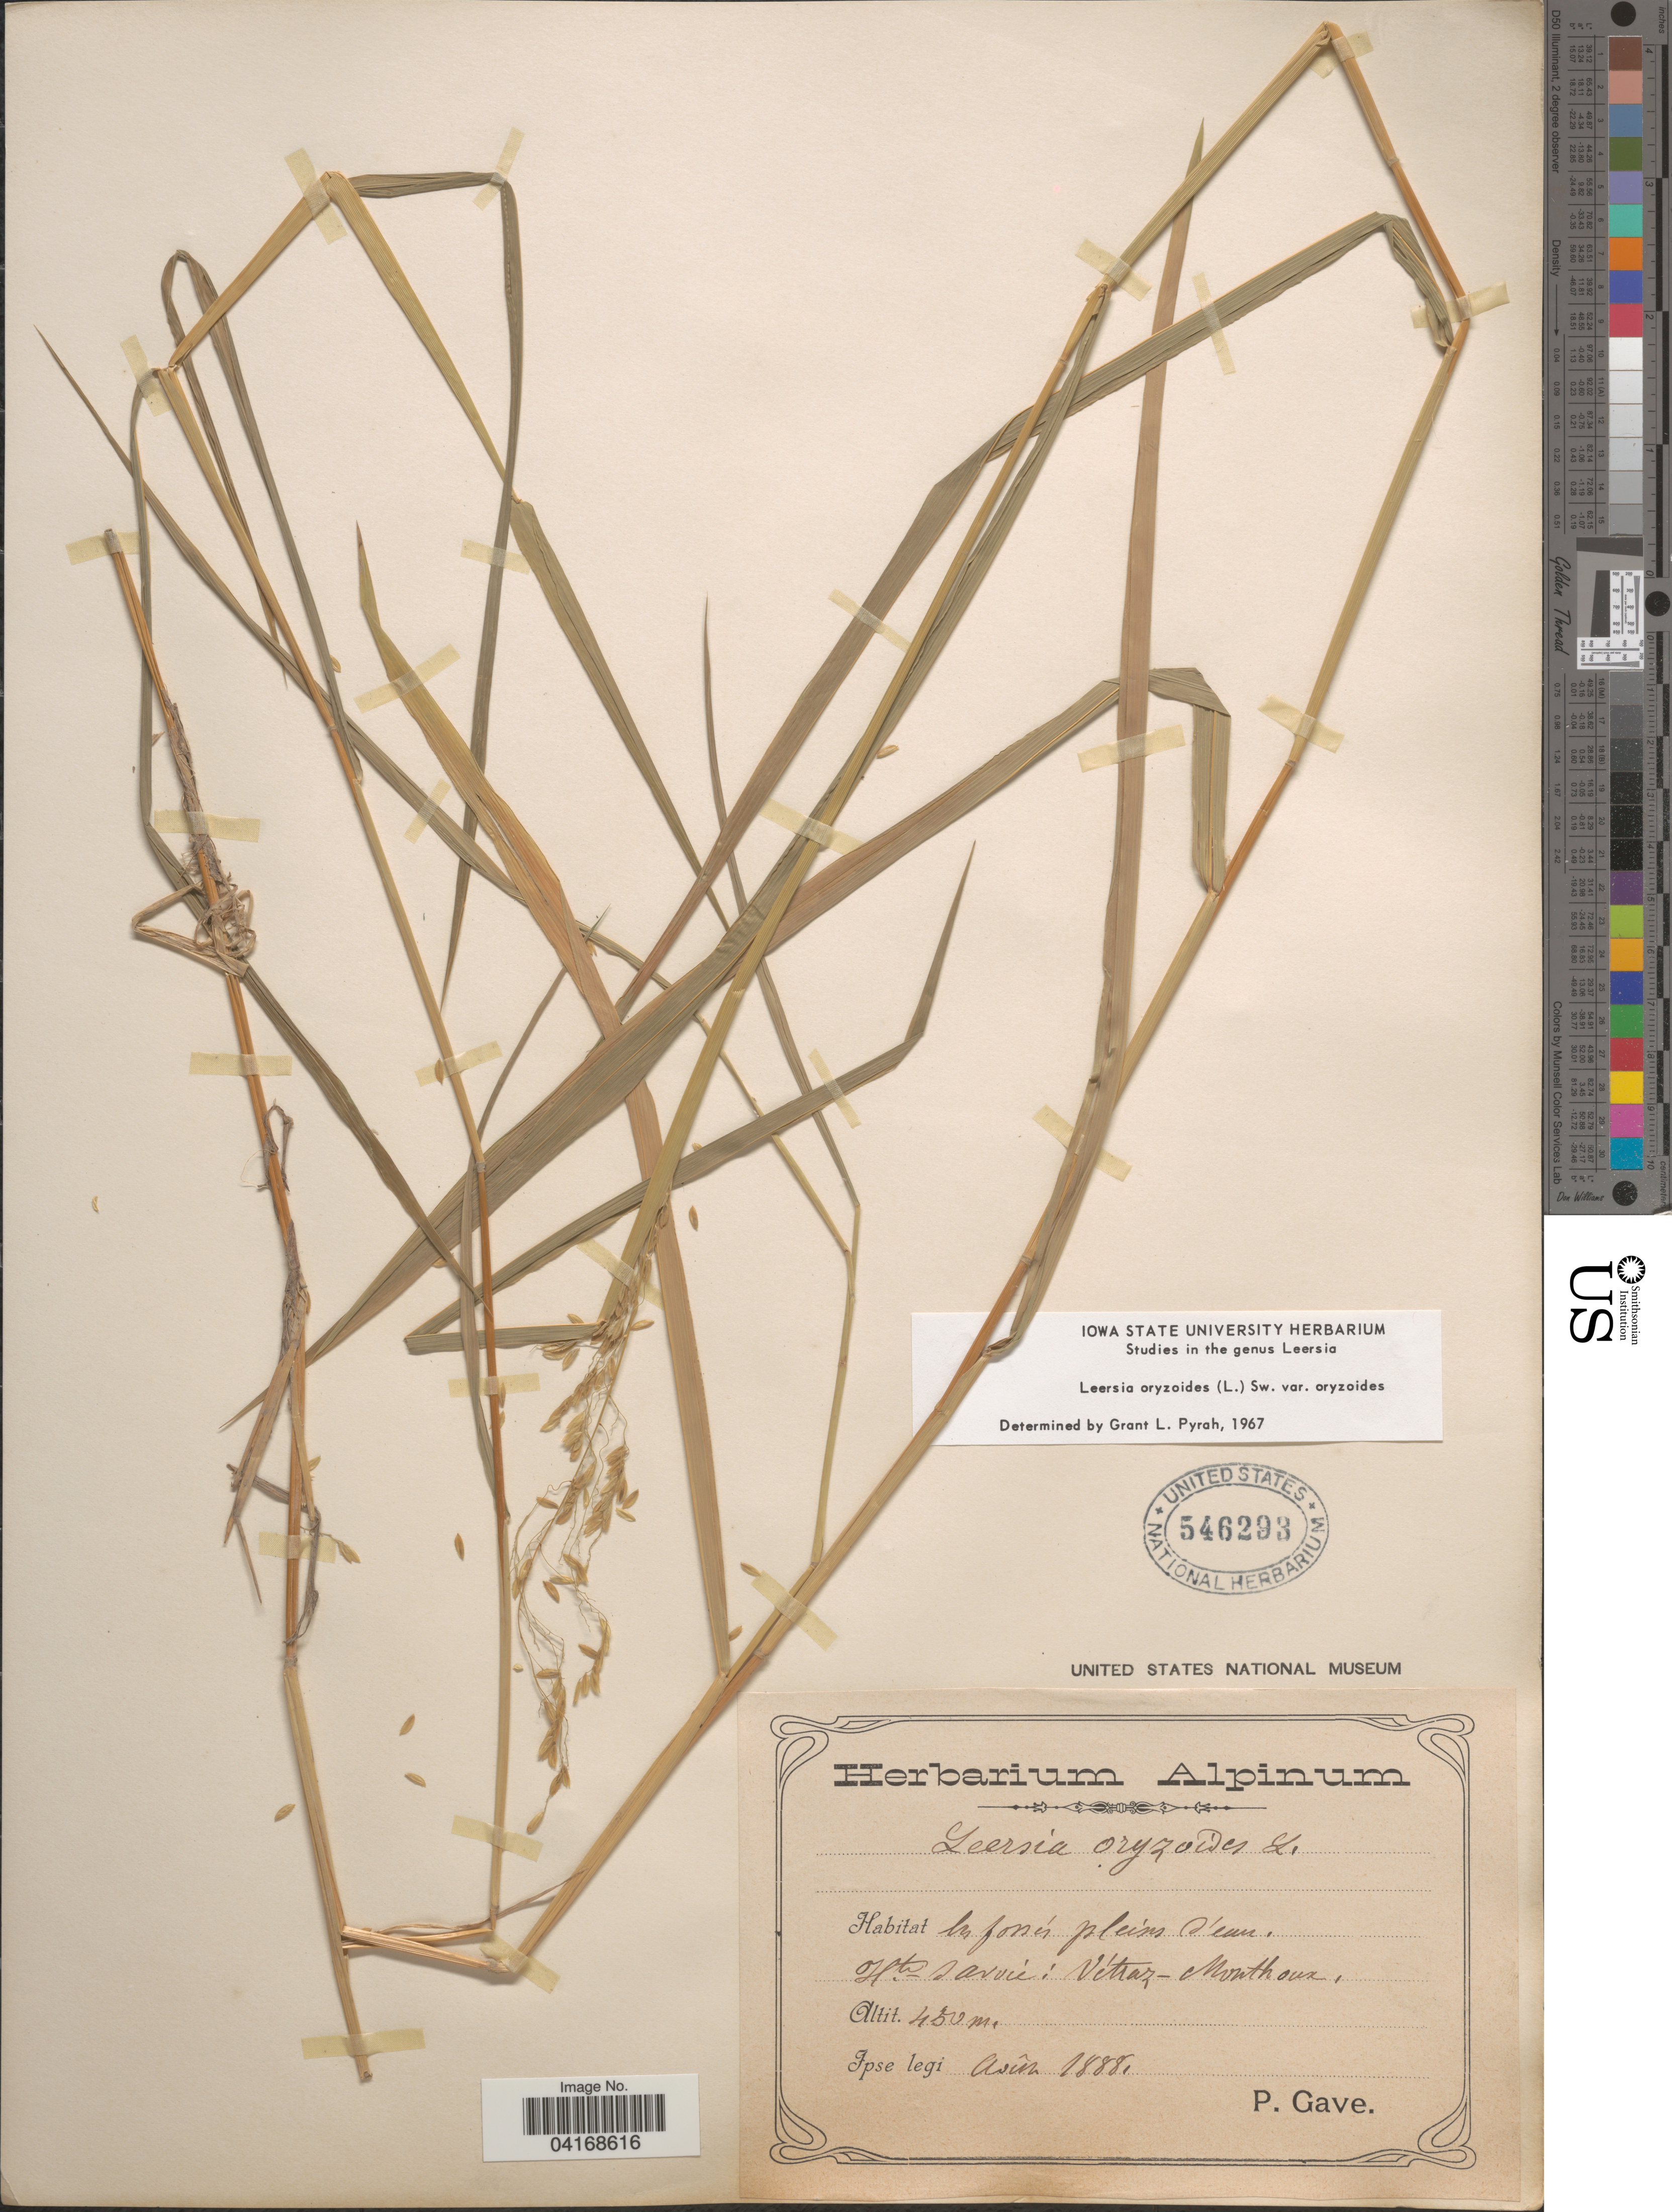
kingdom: Plantae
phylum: Tracheophyta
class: Liliopsida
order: Poales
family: Poaceae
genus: Leersia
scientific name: Leersia oryzoides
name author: (L.) Sw.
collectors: P. Gave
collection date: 1888-08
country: France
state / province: Auvergne-Rhône-Alpes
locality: Hte Savoie : Vétraz-Monthoux.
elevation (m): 450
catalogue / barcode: US 546293